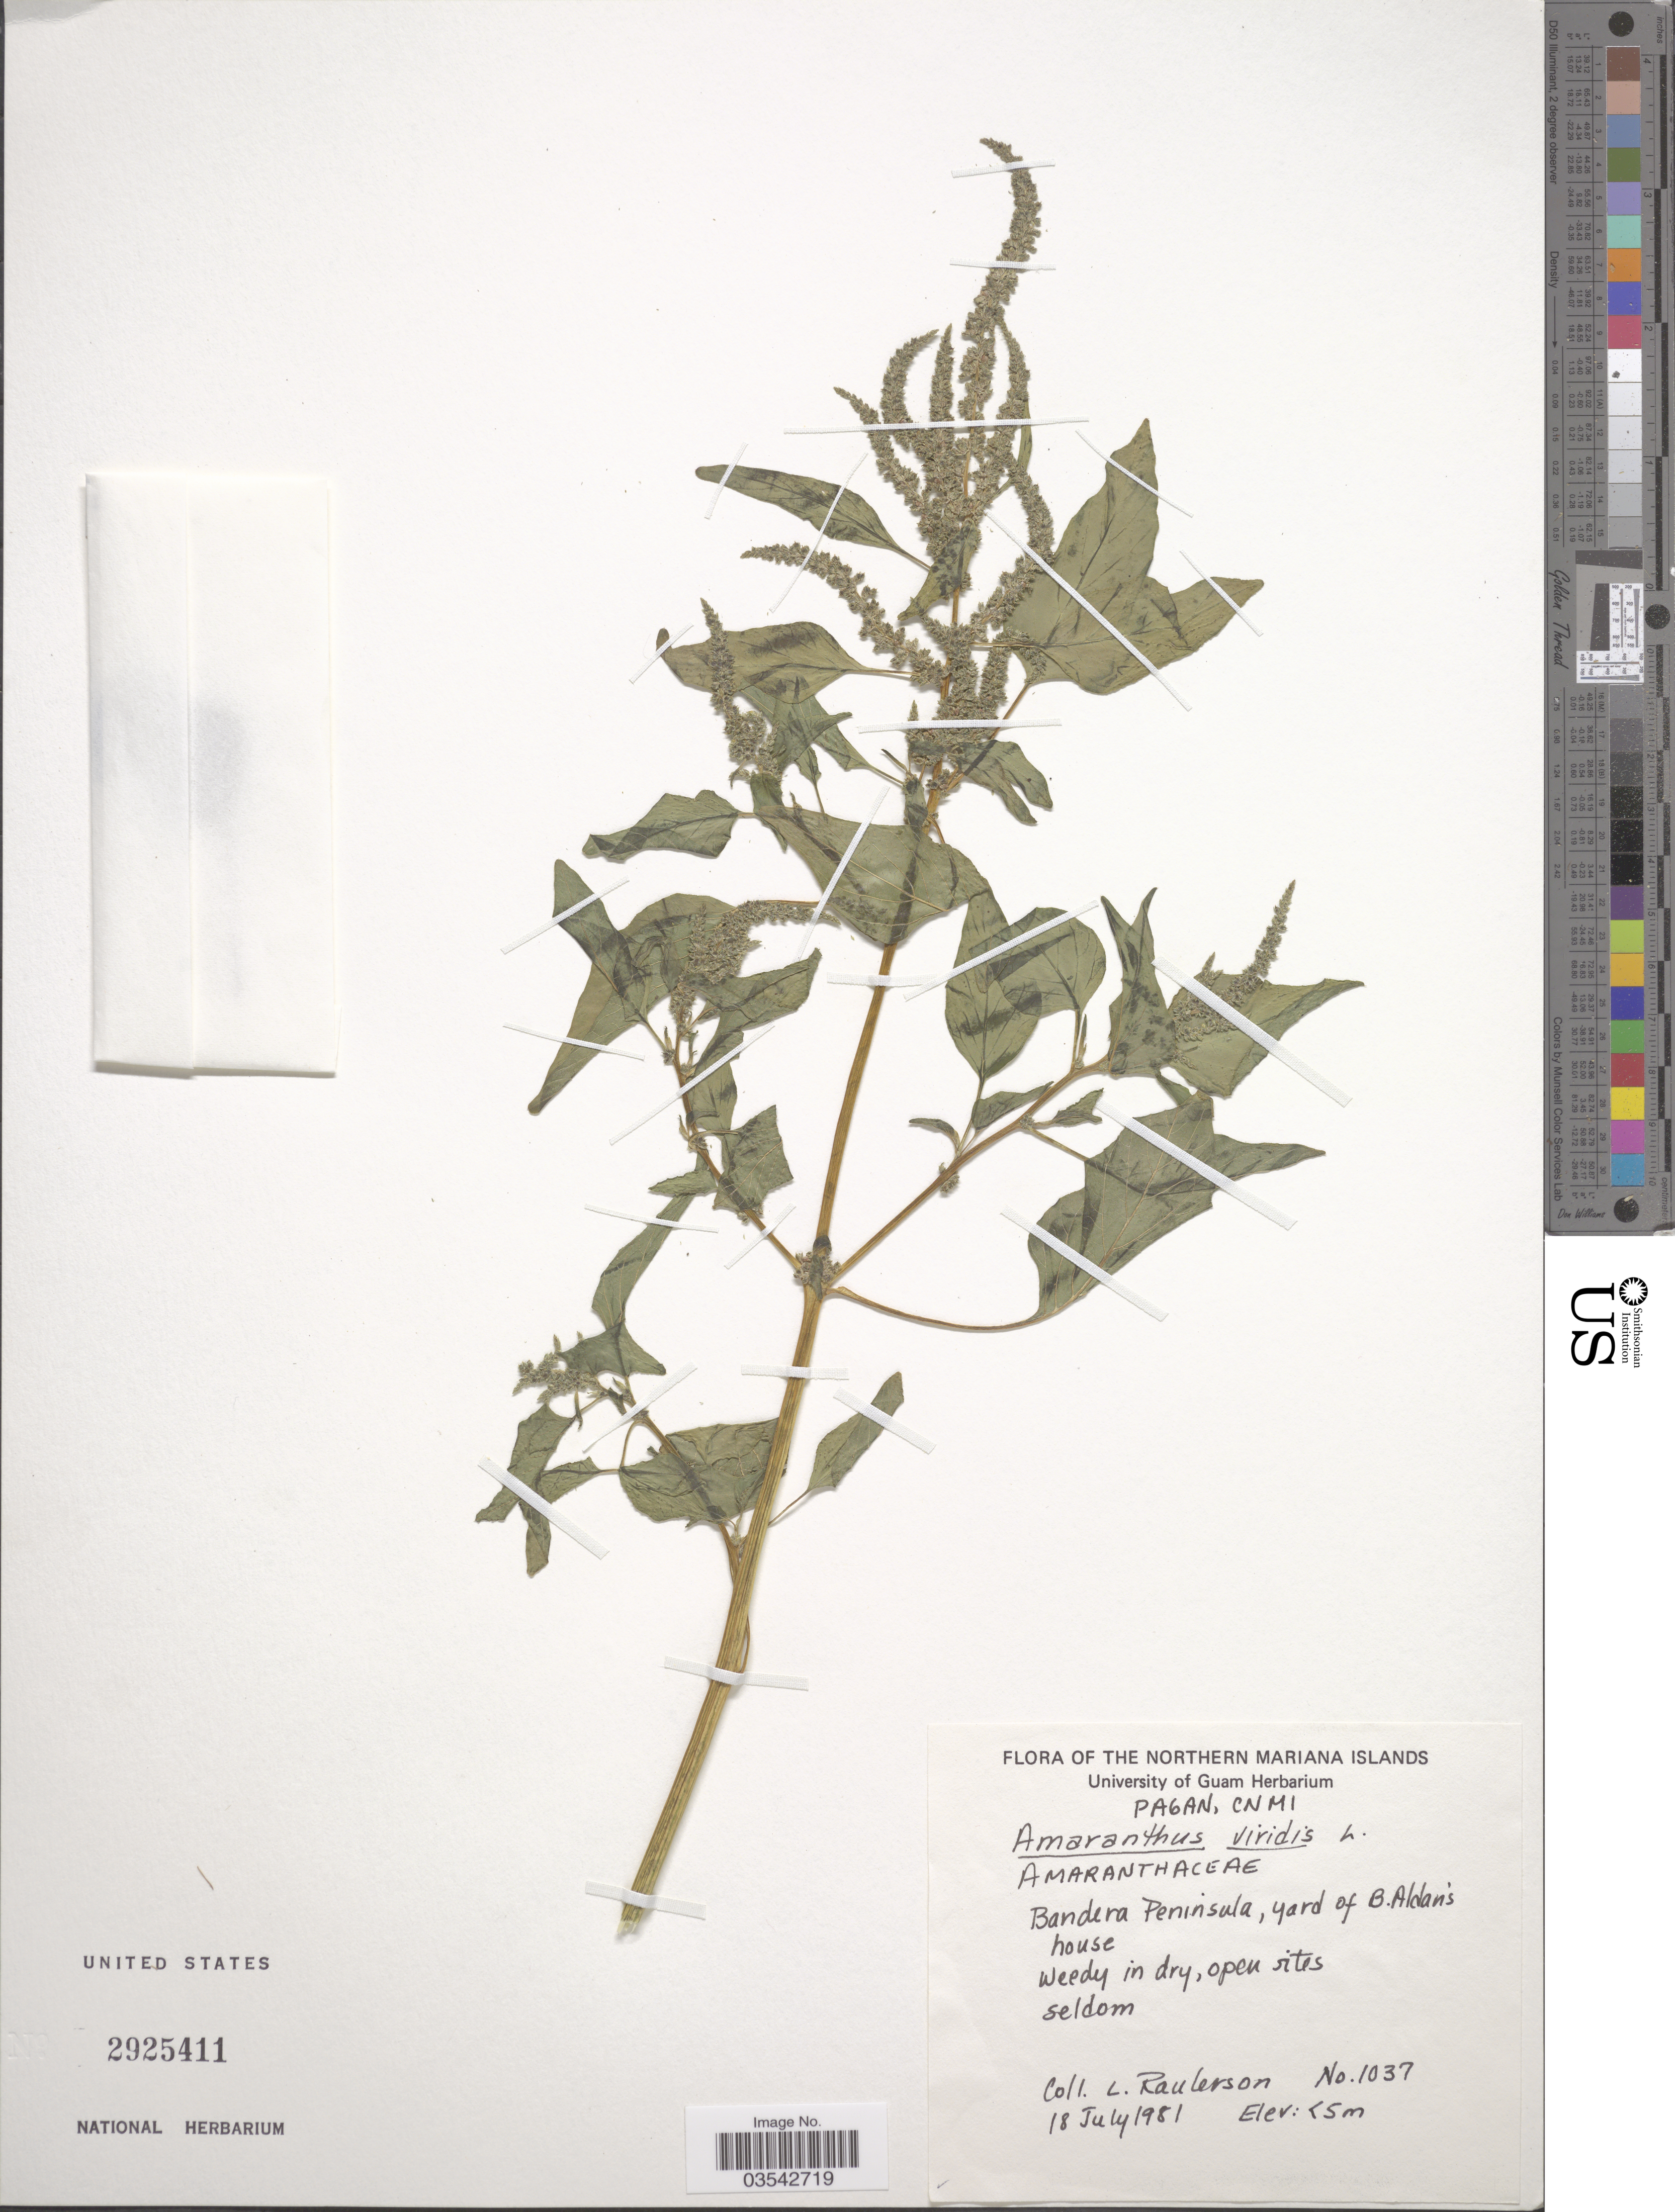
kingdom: Plantae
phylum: Tracheophyta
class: Magnoliopsida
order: Caryophyllales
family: Amaranthaceae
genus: Amaranthus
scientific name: Amaranthus viridis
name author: L.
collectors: L. Raulerson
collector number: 1037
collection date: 1981-07-18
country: Northern Mariana Islands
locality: Pagan, CNMI. Bandera Peninsula, yard of B. Aldan's house.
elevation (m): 5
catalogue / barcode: US 2925411